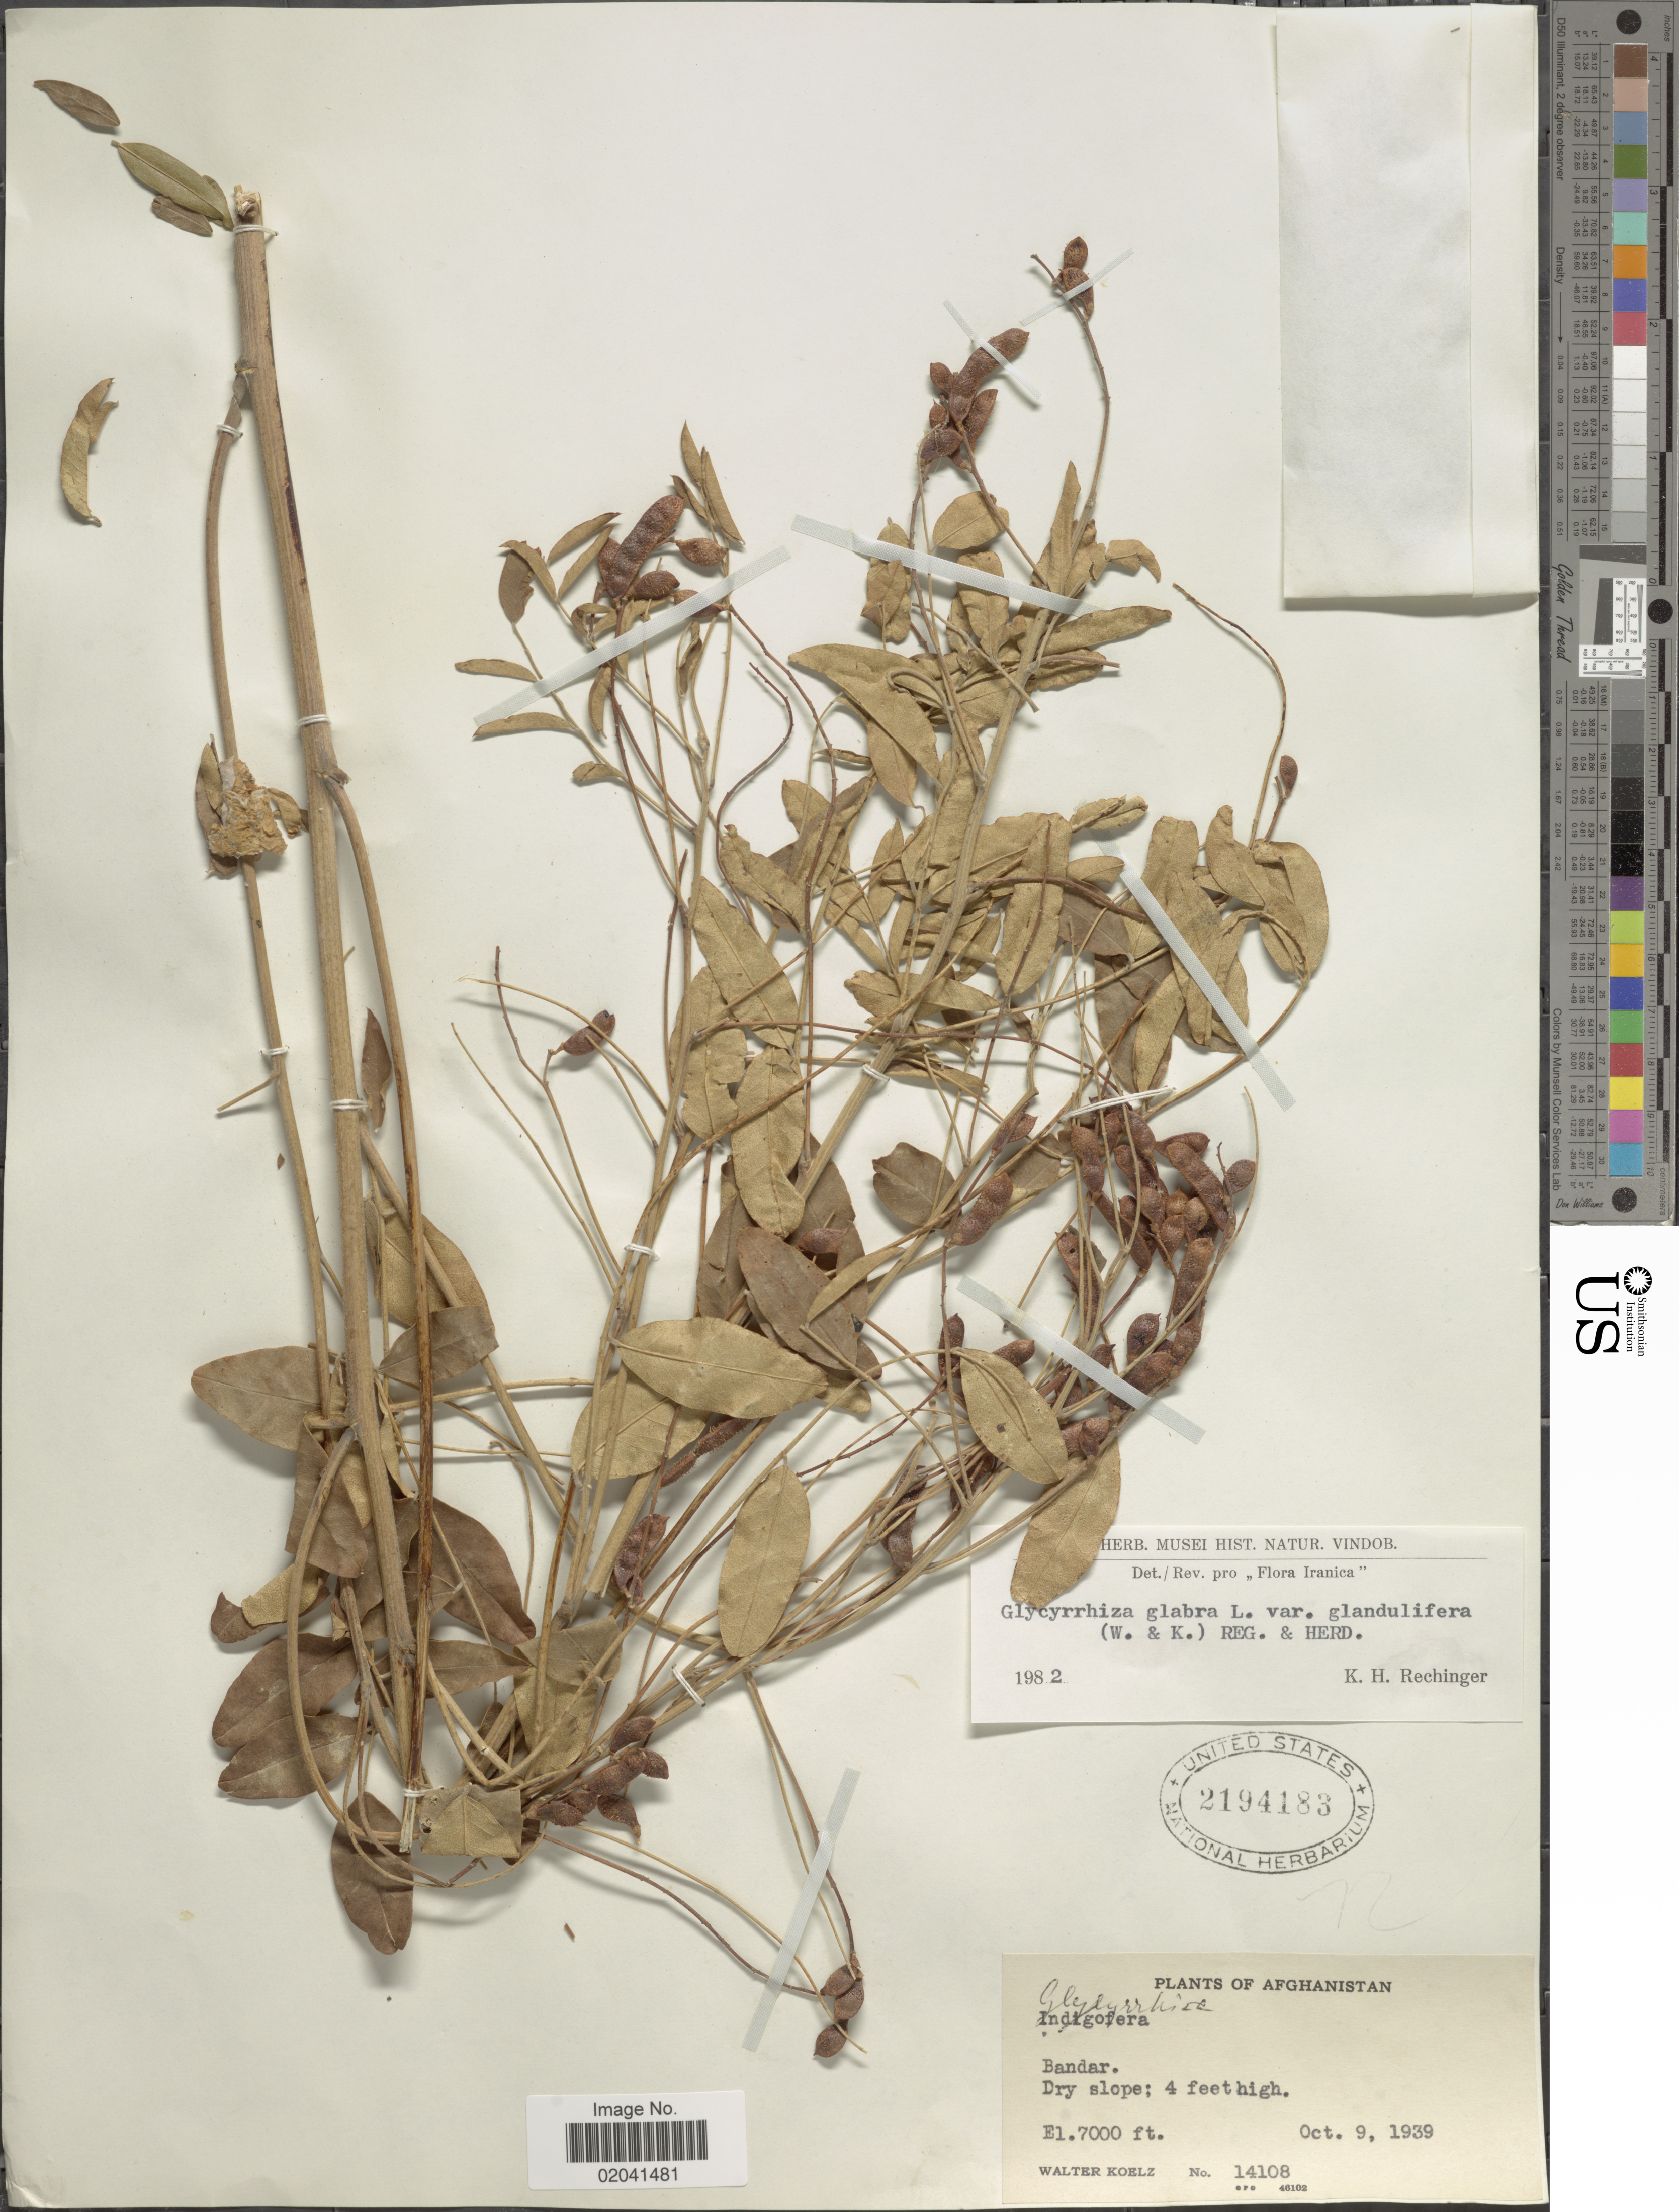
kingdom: Plantae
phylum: Tracheophyta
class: Magnoliopsida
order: Fabales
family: Fabaceae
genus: Glycyrrhiza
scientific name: Glycyrrhiza glabra var. glandulifera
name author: Ponert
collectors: W. N. Koelz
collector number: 14108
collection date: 1939-10-09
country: Afghanistan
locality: Bandar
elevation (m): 2134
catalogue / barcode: US 2194183